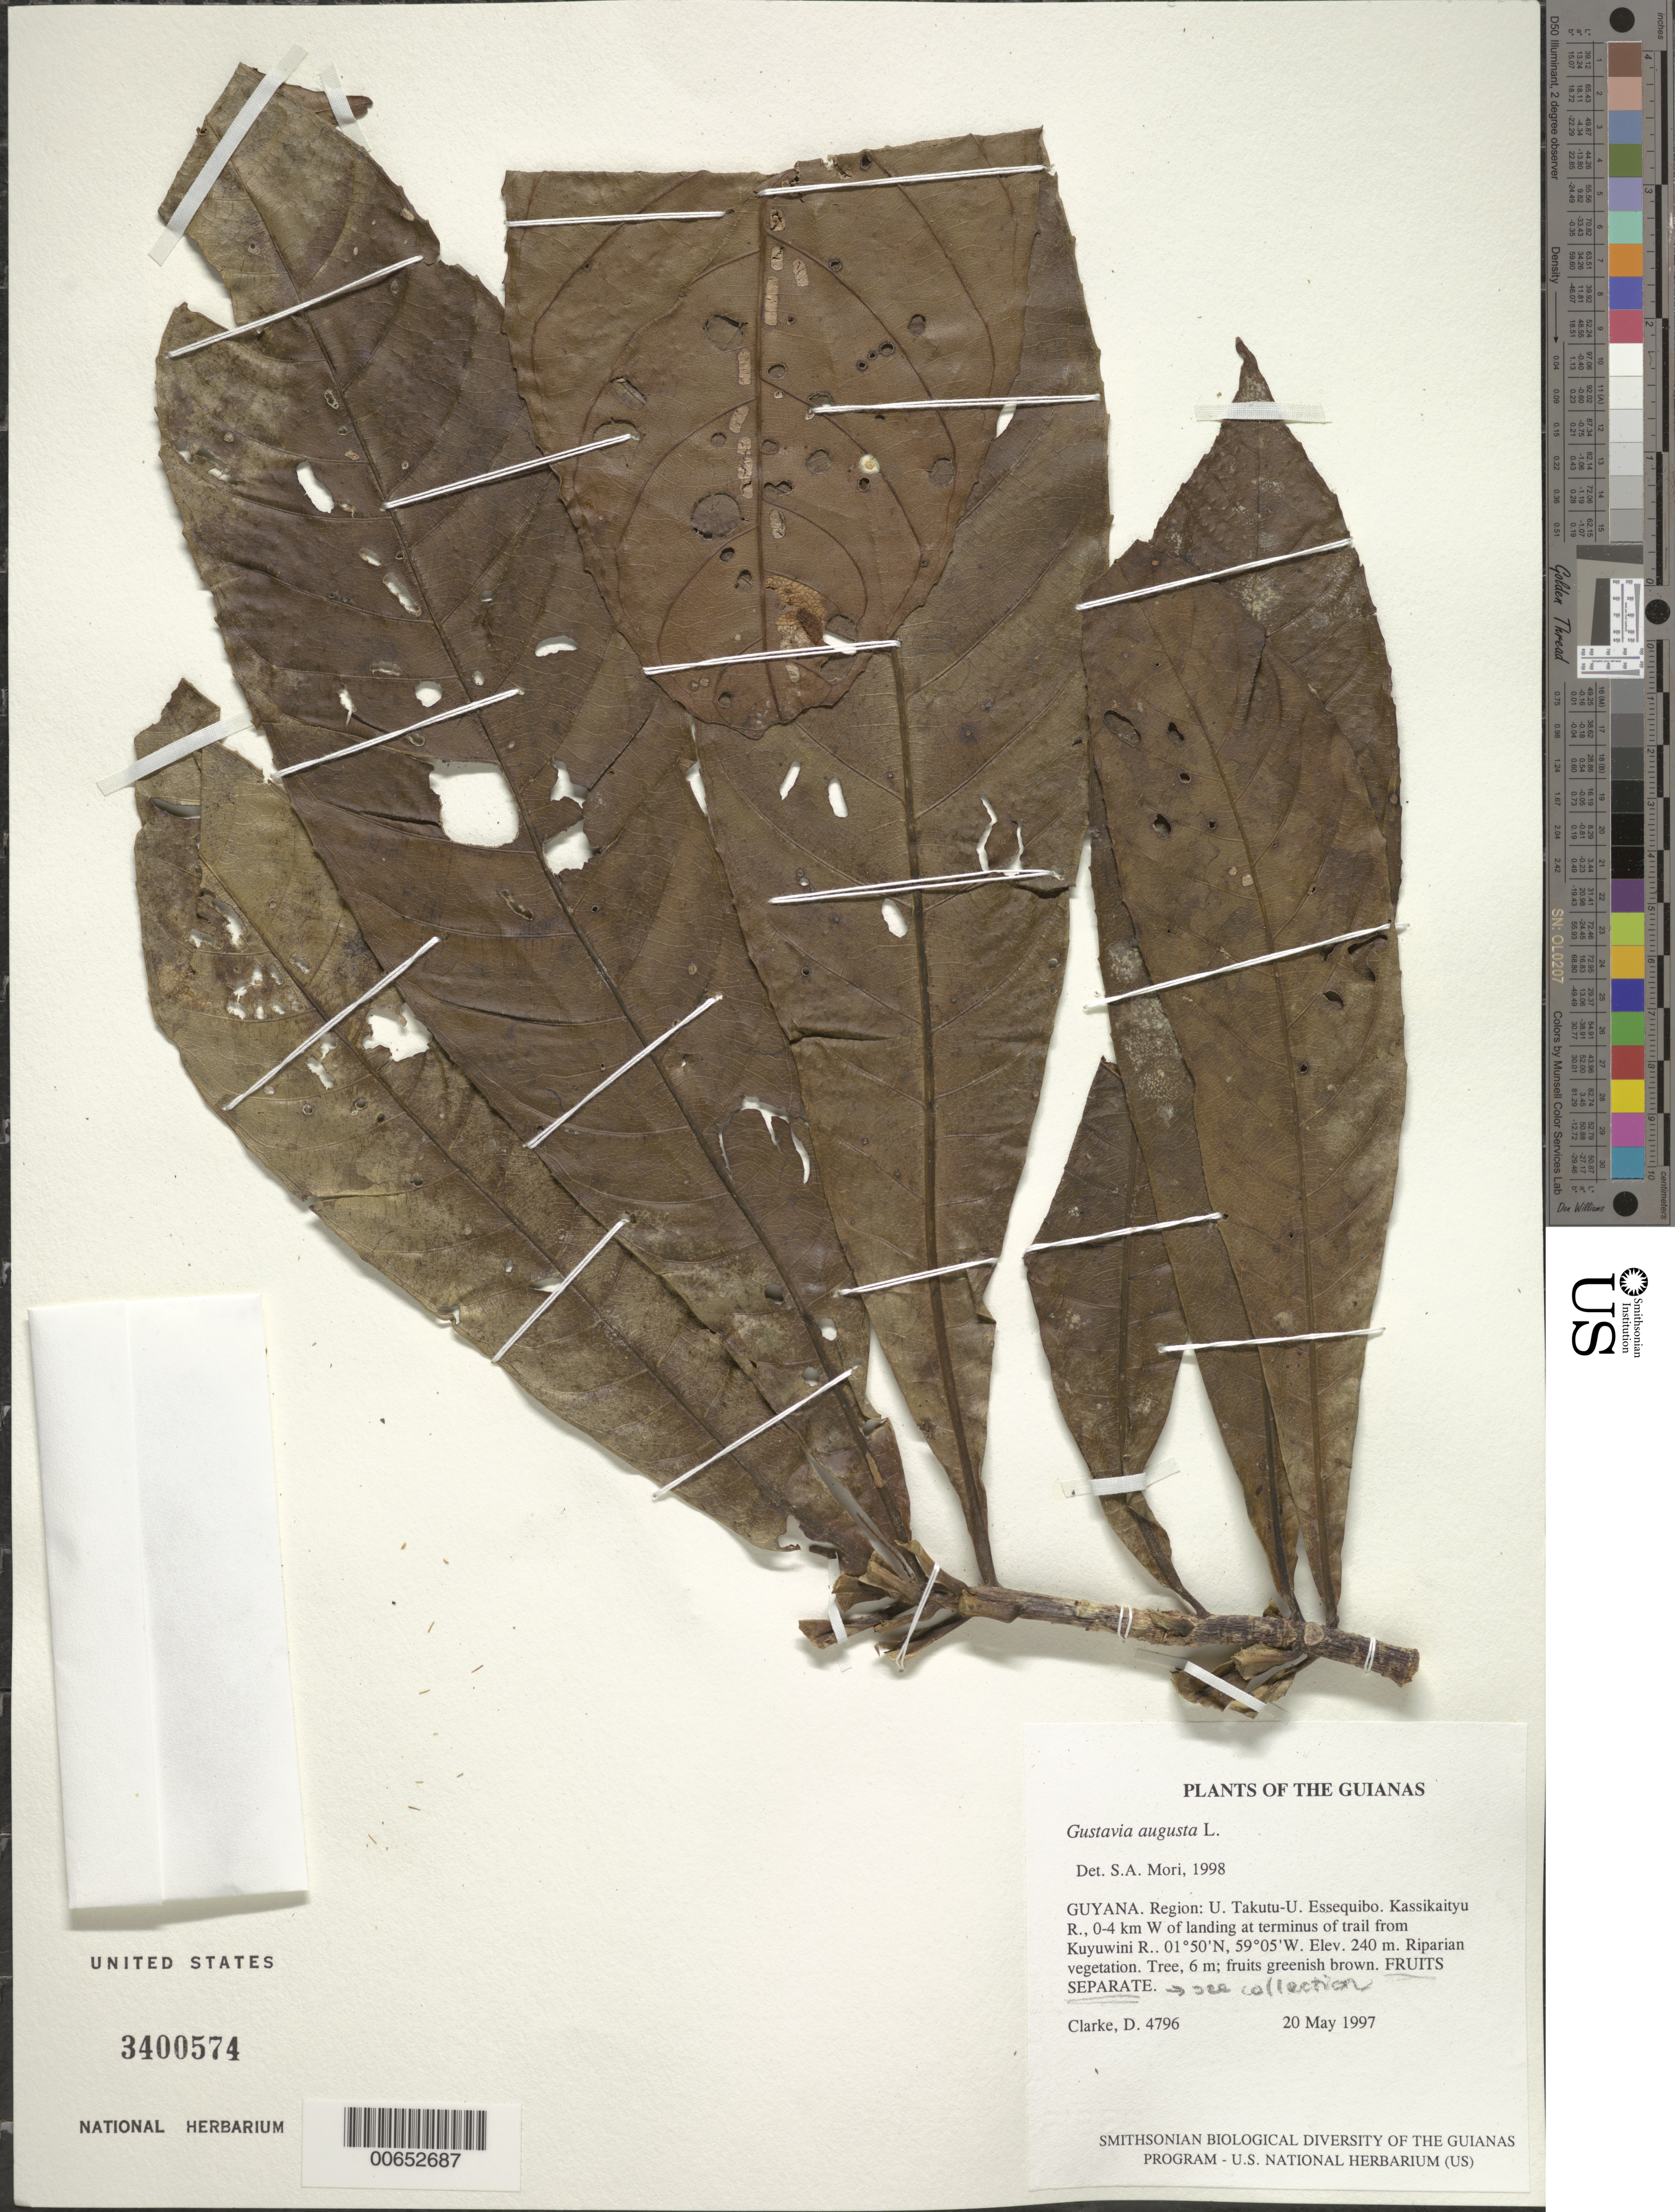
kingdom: Plantae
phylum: Tracheophyta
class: Magnoliopsida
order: Ericales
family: Lecythidaceae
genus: Gustavia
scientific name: Gustavia augusta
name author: L.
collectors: D. Clarke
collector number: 4796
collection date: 1997-05-20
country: Guyana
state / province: U. Takutu-U. Essequibo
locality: Region: U. Takutu-U. Essequibo. Kassikaityu R., 0-4 km W of landing at terminus of trail from Kuyuwini R.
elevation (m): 240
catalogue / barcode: US 3400574